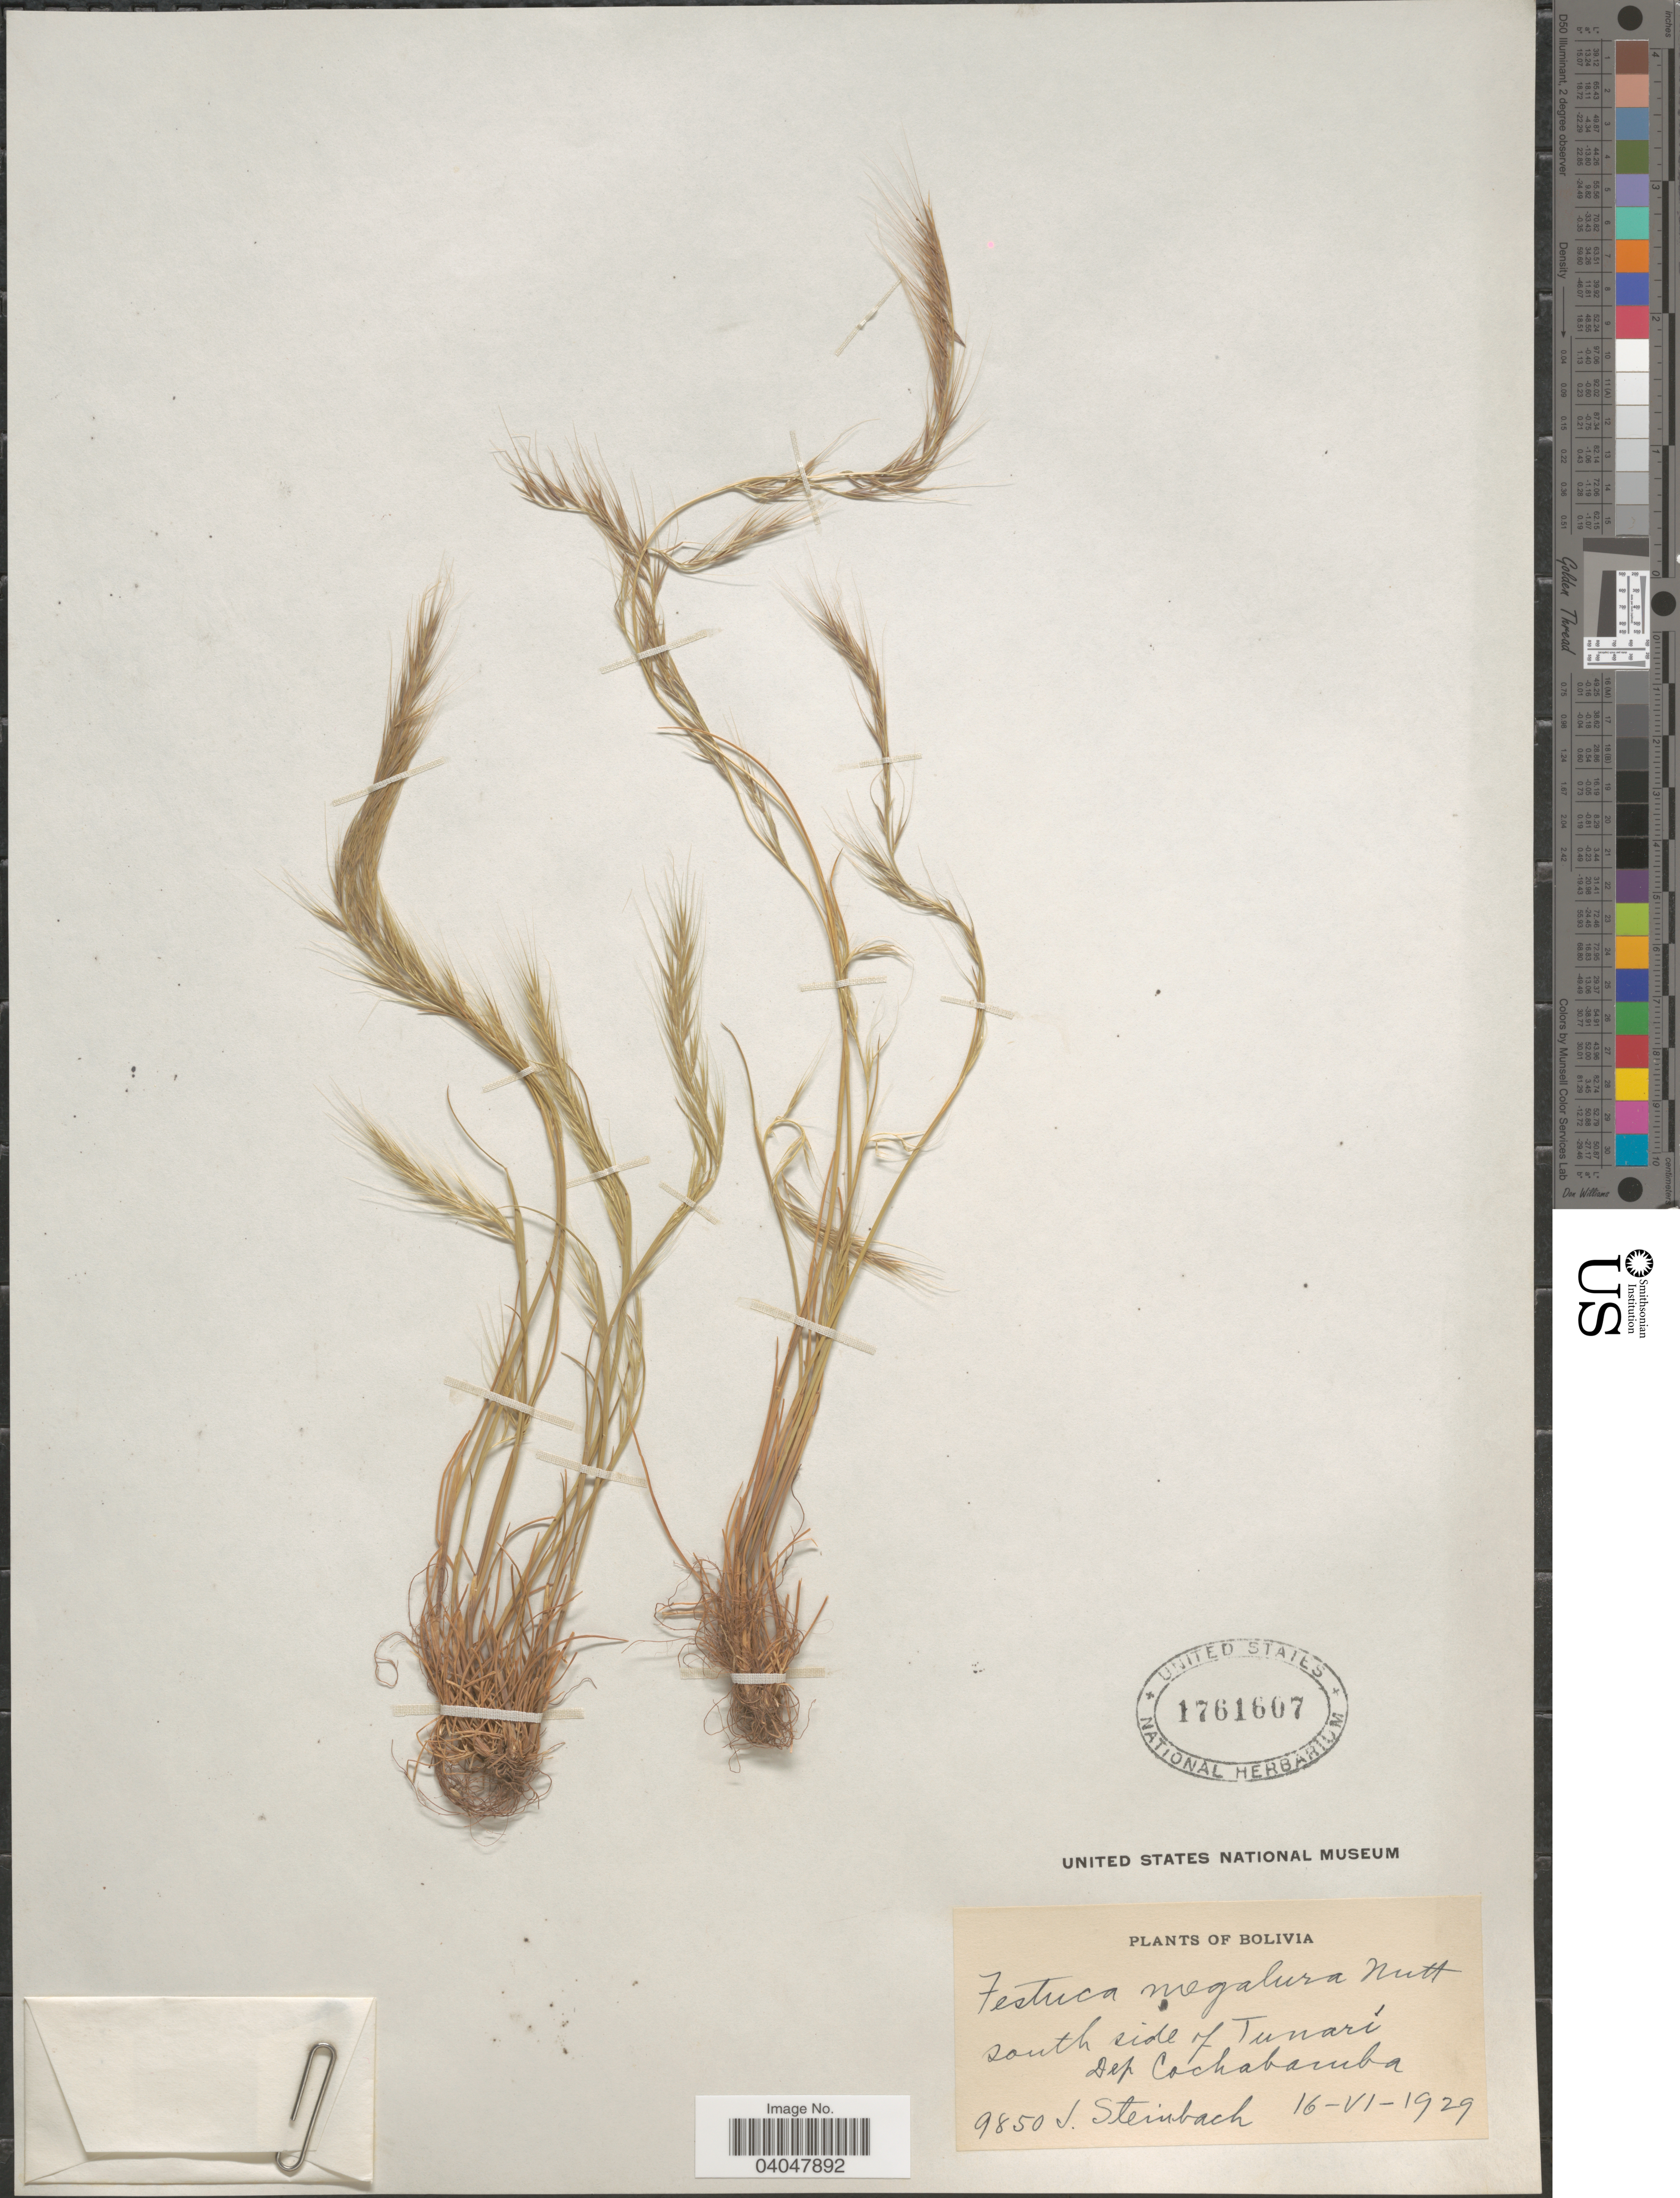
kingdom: Plantae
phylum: Tracheophyta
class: Liliopsida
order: Poales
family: Poaceae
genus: Festuca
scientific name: Festuca megalura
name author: Nutt.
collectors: J. Steinbach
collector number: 9850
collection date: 1929-06-16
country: Bolivia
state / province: Cochabamba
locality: South side of Tunarí. Dep. Cochabamba.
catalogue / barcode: US 1761607